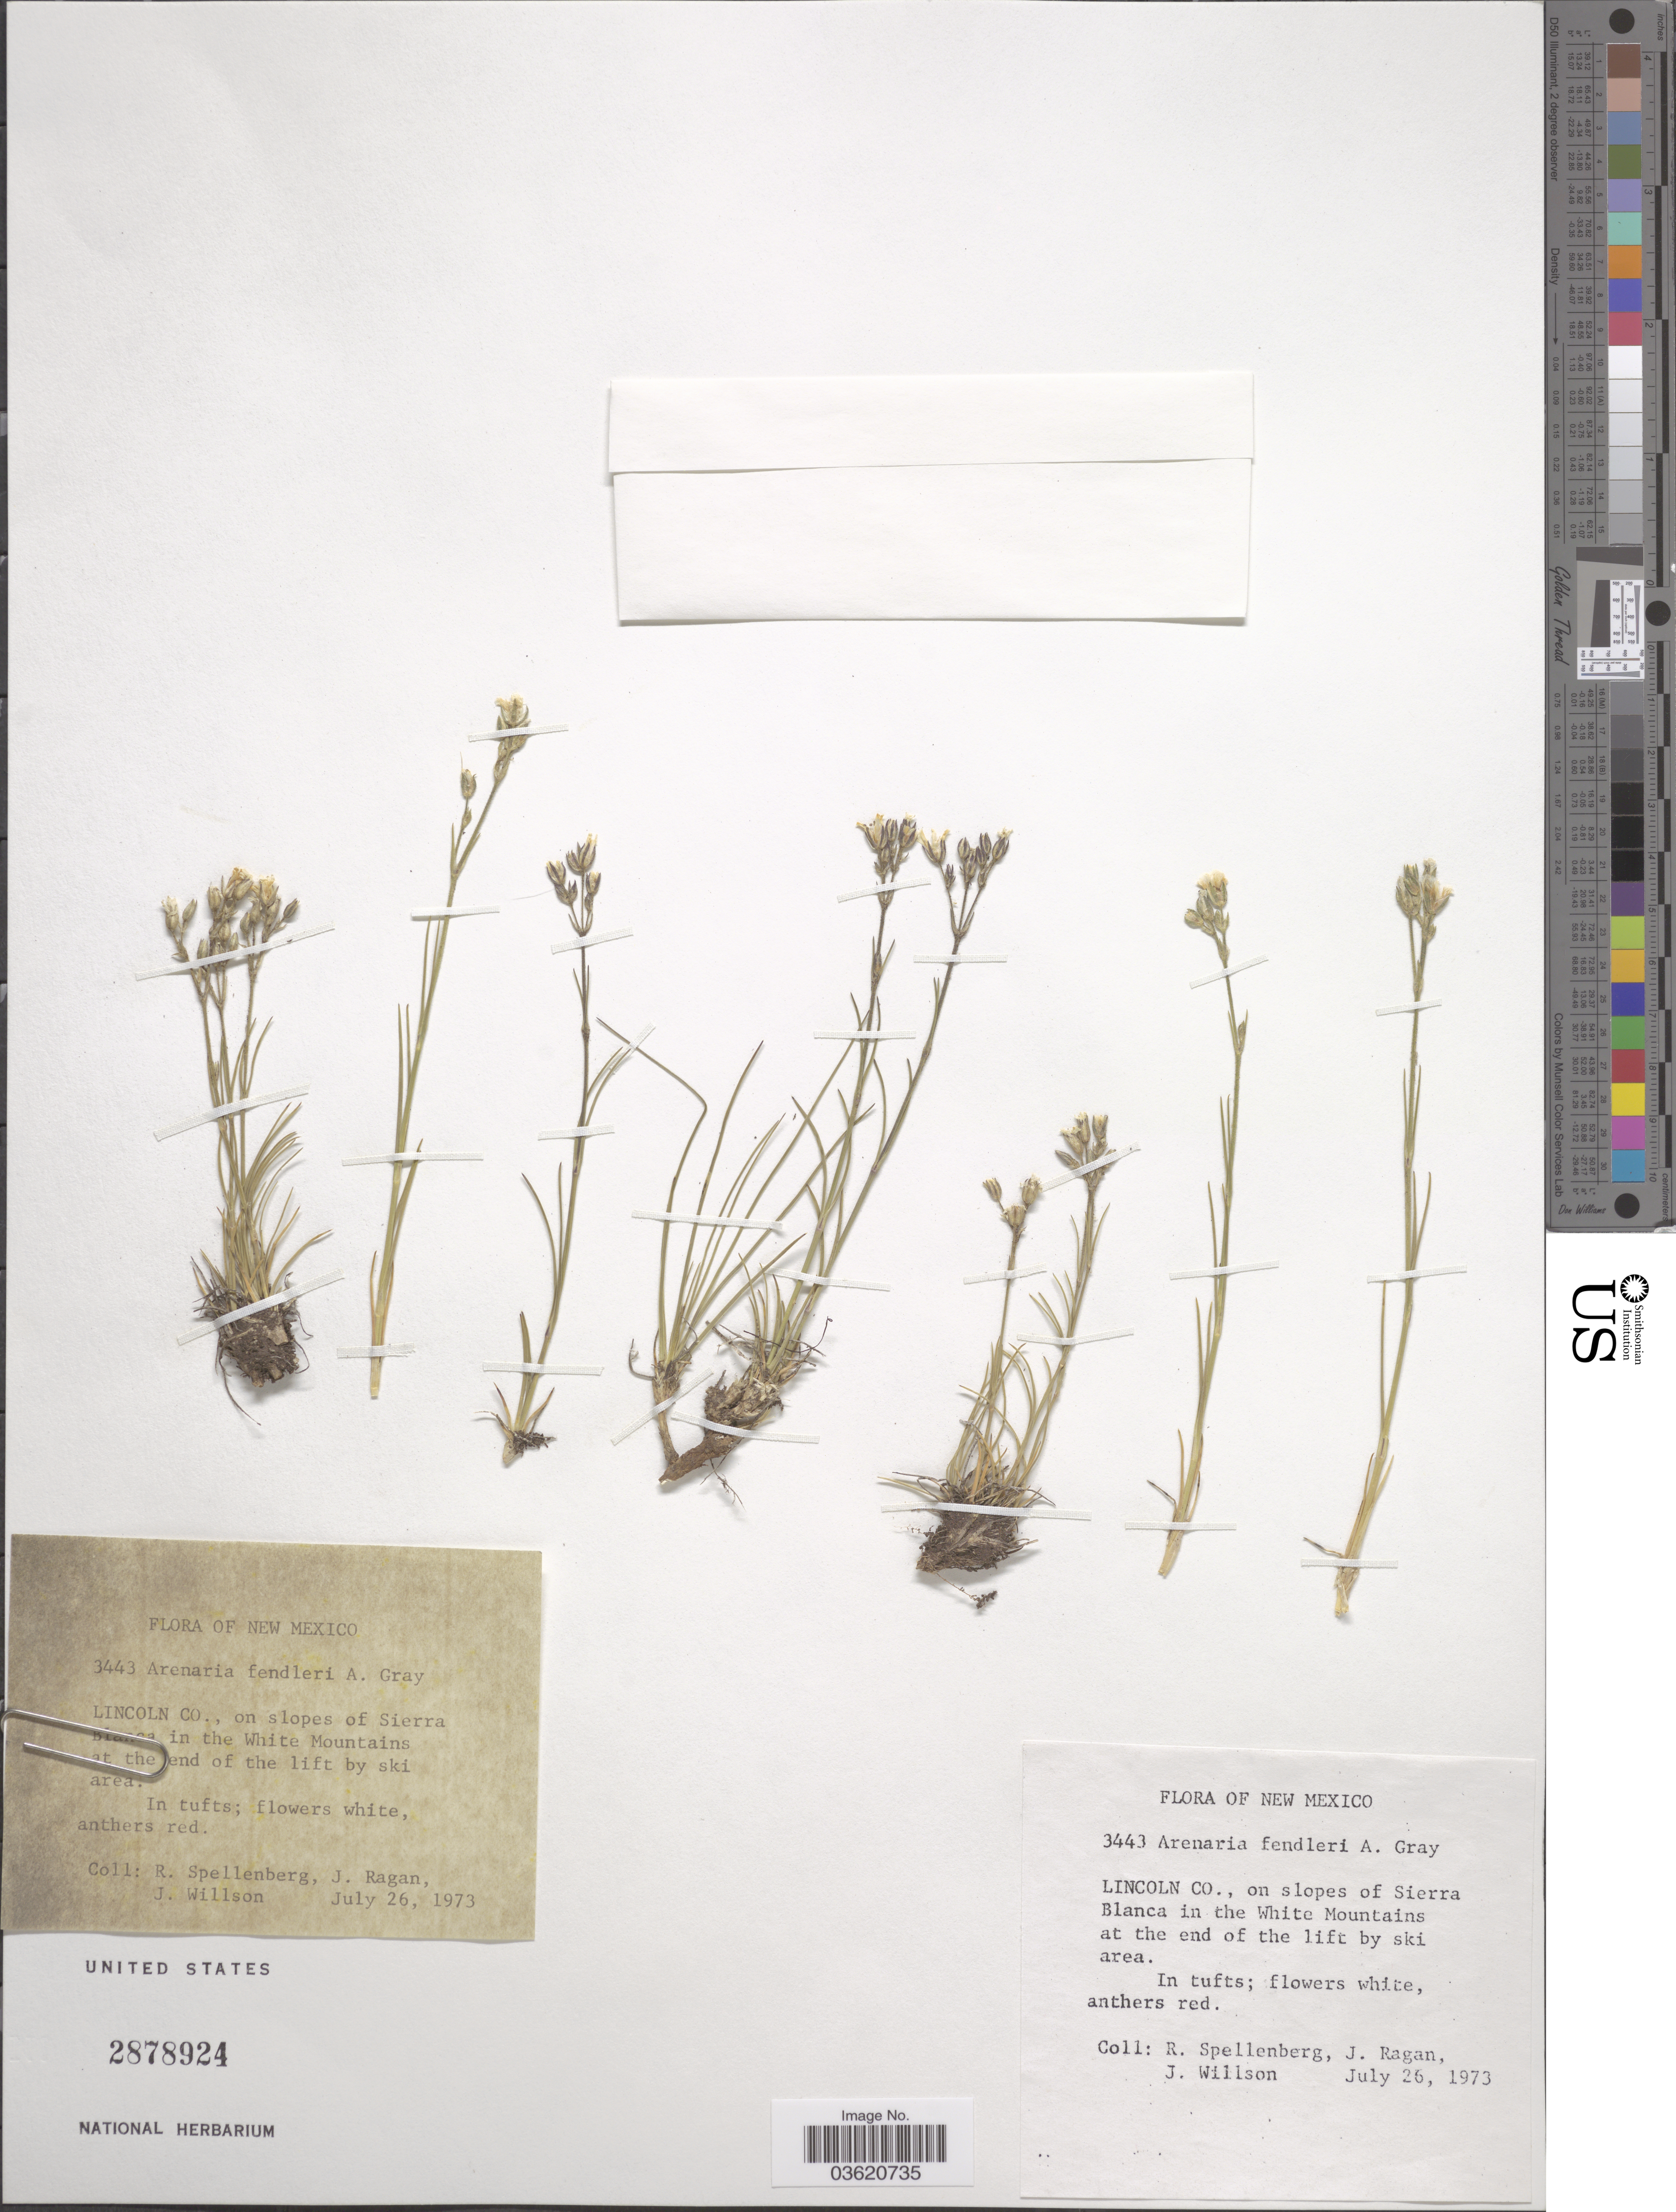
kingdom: Plantae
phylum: Tracheophyta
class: Magnoliopsida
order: Caryophyllales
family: Caryophyllaceae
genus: Eremogone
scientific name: Eremogone fendleri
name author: (A. Gray) Ikonn.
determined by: U.S. National Herbarium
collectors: R. Spellenberg, J. Ragan & J. Willson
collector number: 3443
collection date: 1973-07-26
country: United States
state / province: New Mexico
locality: Lincoln Co., on slopes of Sierra Blanca in the White Mountains at the end of the lift by ski area.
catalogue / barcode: US 2878924